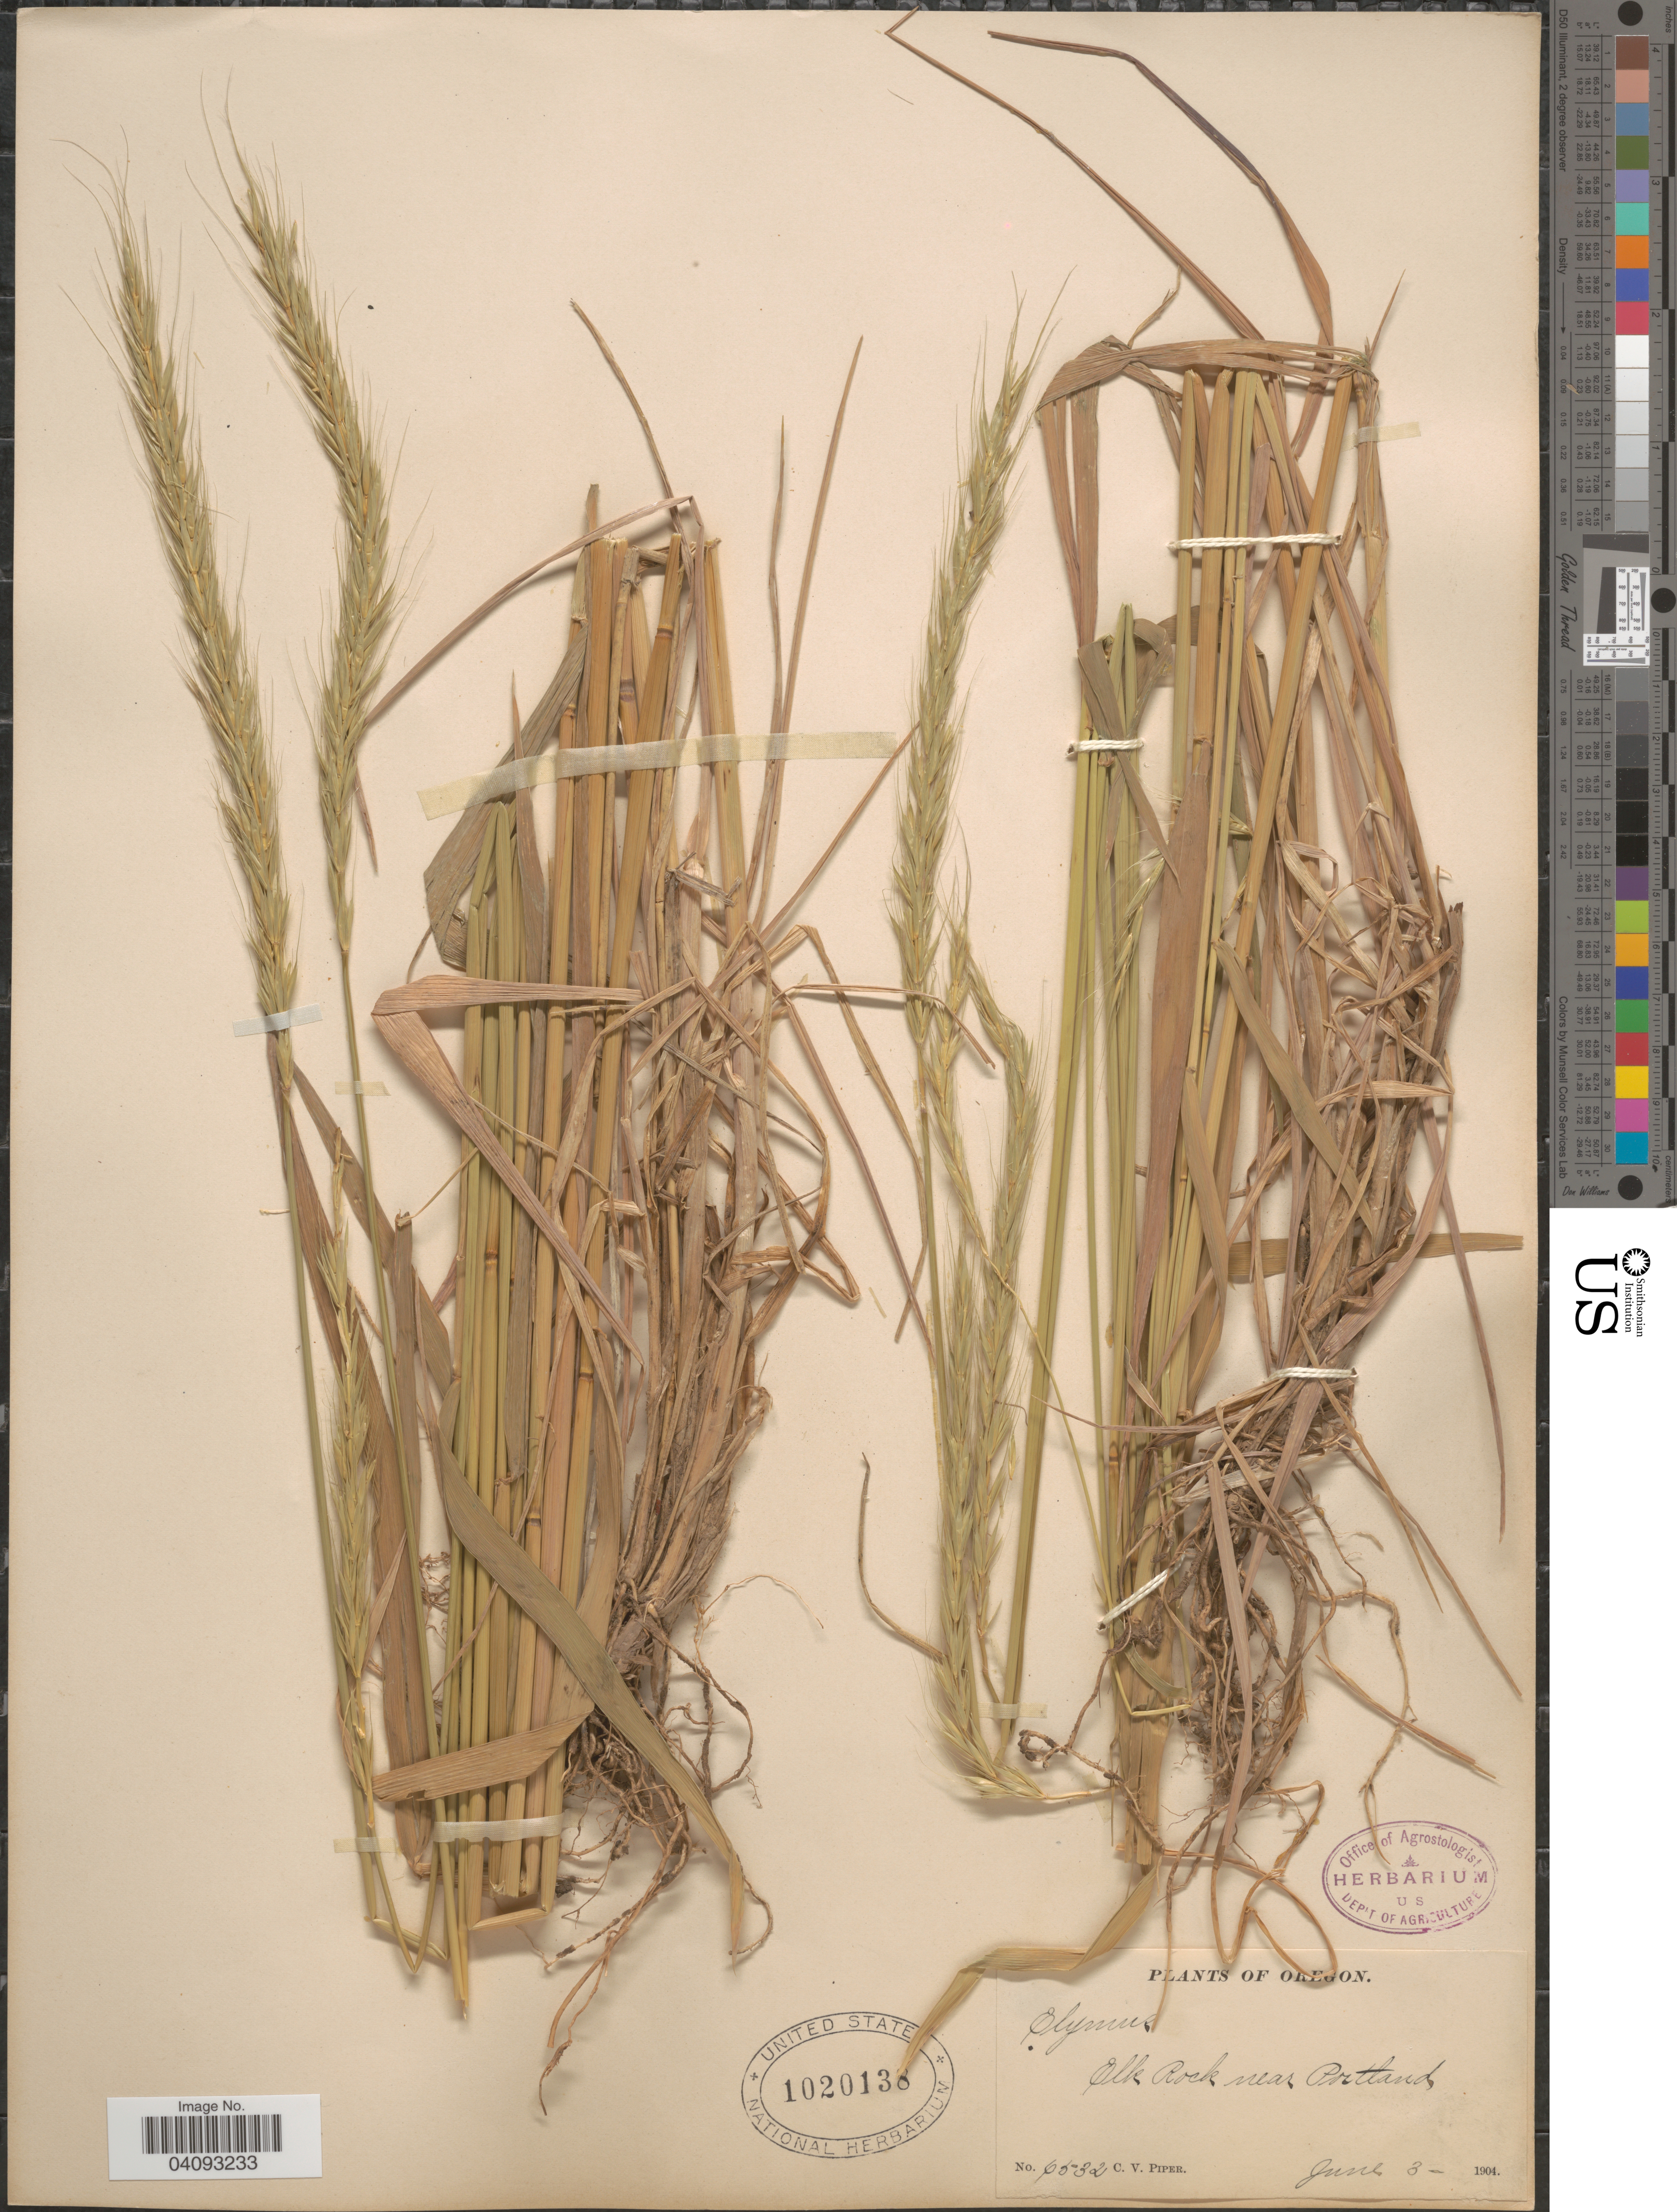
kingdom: Plantae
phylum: Tracheophyta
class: Liliopsida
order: Poales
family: Poaceae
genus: Elymus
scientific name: Elymus glaucus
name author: Buckley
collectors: C. V. Piper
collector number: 6532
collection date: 1904-06-03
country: United States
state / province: Oregon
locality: Elk Rock near Portland.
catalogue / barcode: US 1020138